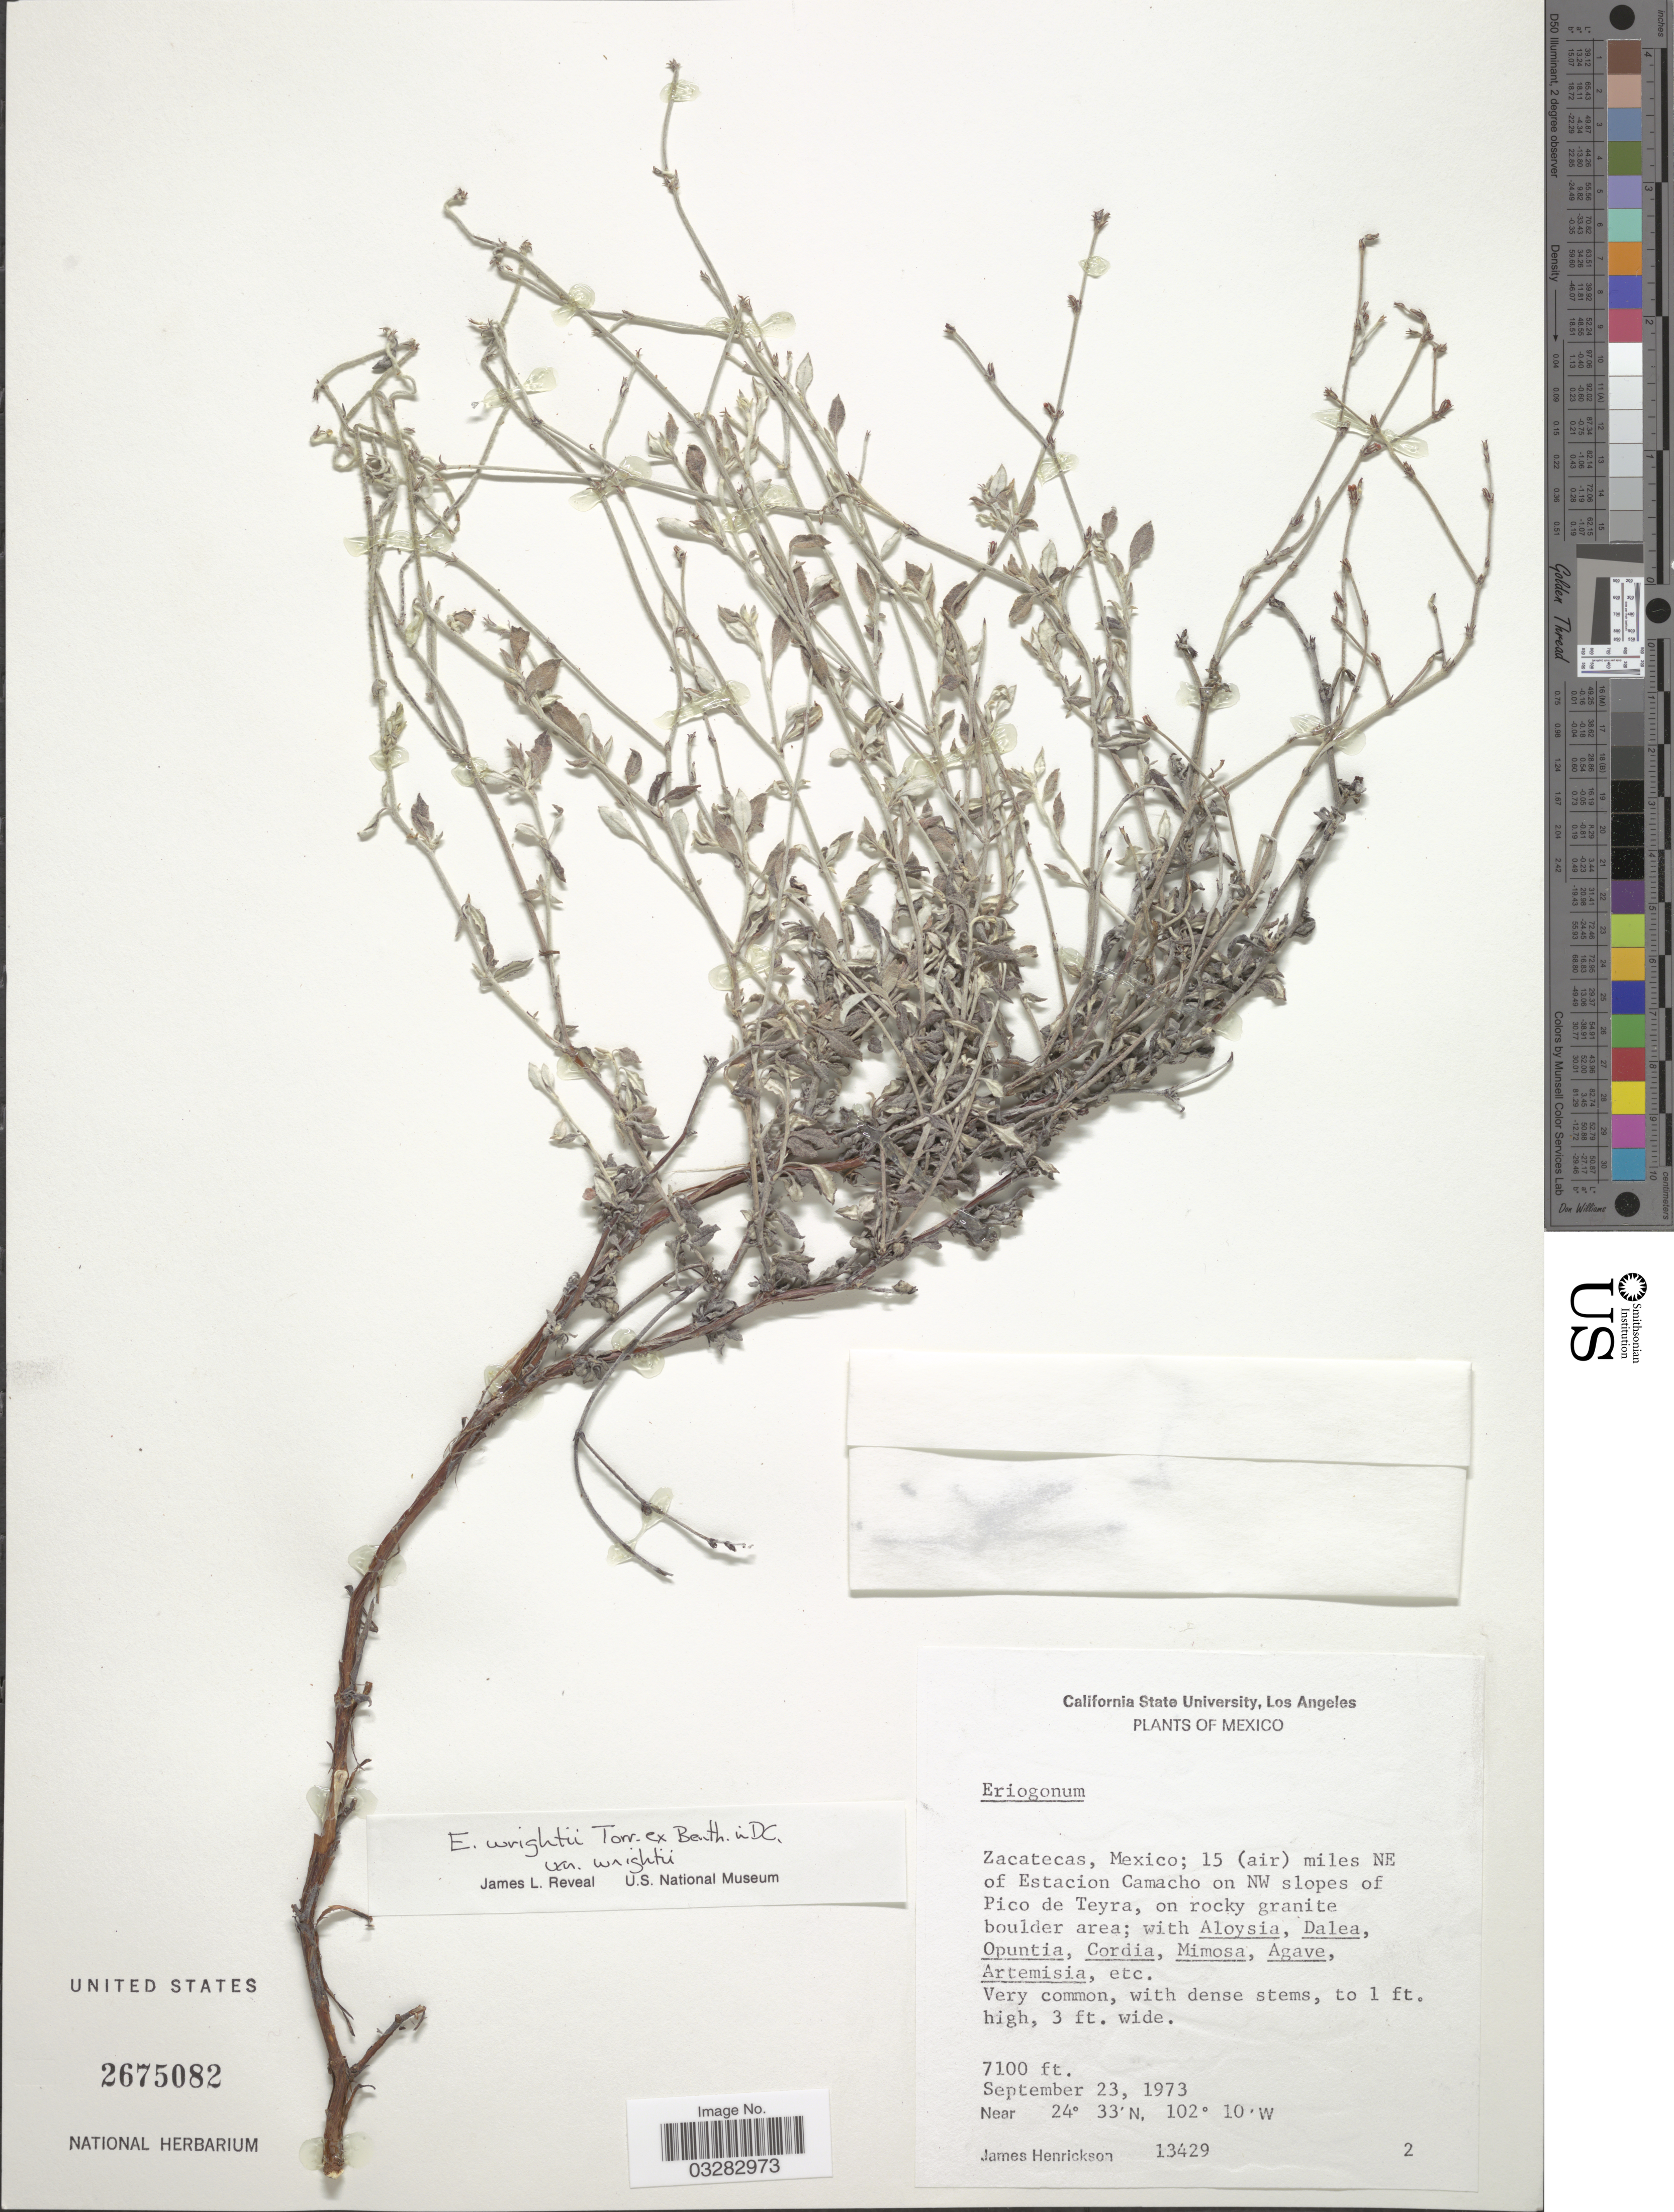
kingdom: Plantae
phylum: Tracheophyta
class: Magnoliopsida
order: Caryophyllales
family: Polygonaceae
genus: Eriogonum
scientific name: Eriogonum wrightii var. wrightii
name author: Torr. ex Benth.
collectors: J. Henrickson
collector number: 13429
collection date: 1973-09-23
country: Mexico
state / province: Zacatecas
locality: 15 (air) miles NE of Estacion Camacho on NW slopes of Pico de Teyra.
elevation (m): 2164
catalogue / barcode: US 2675082